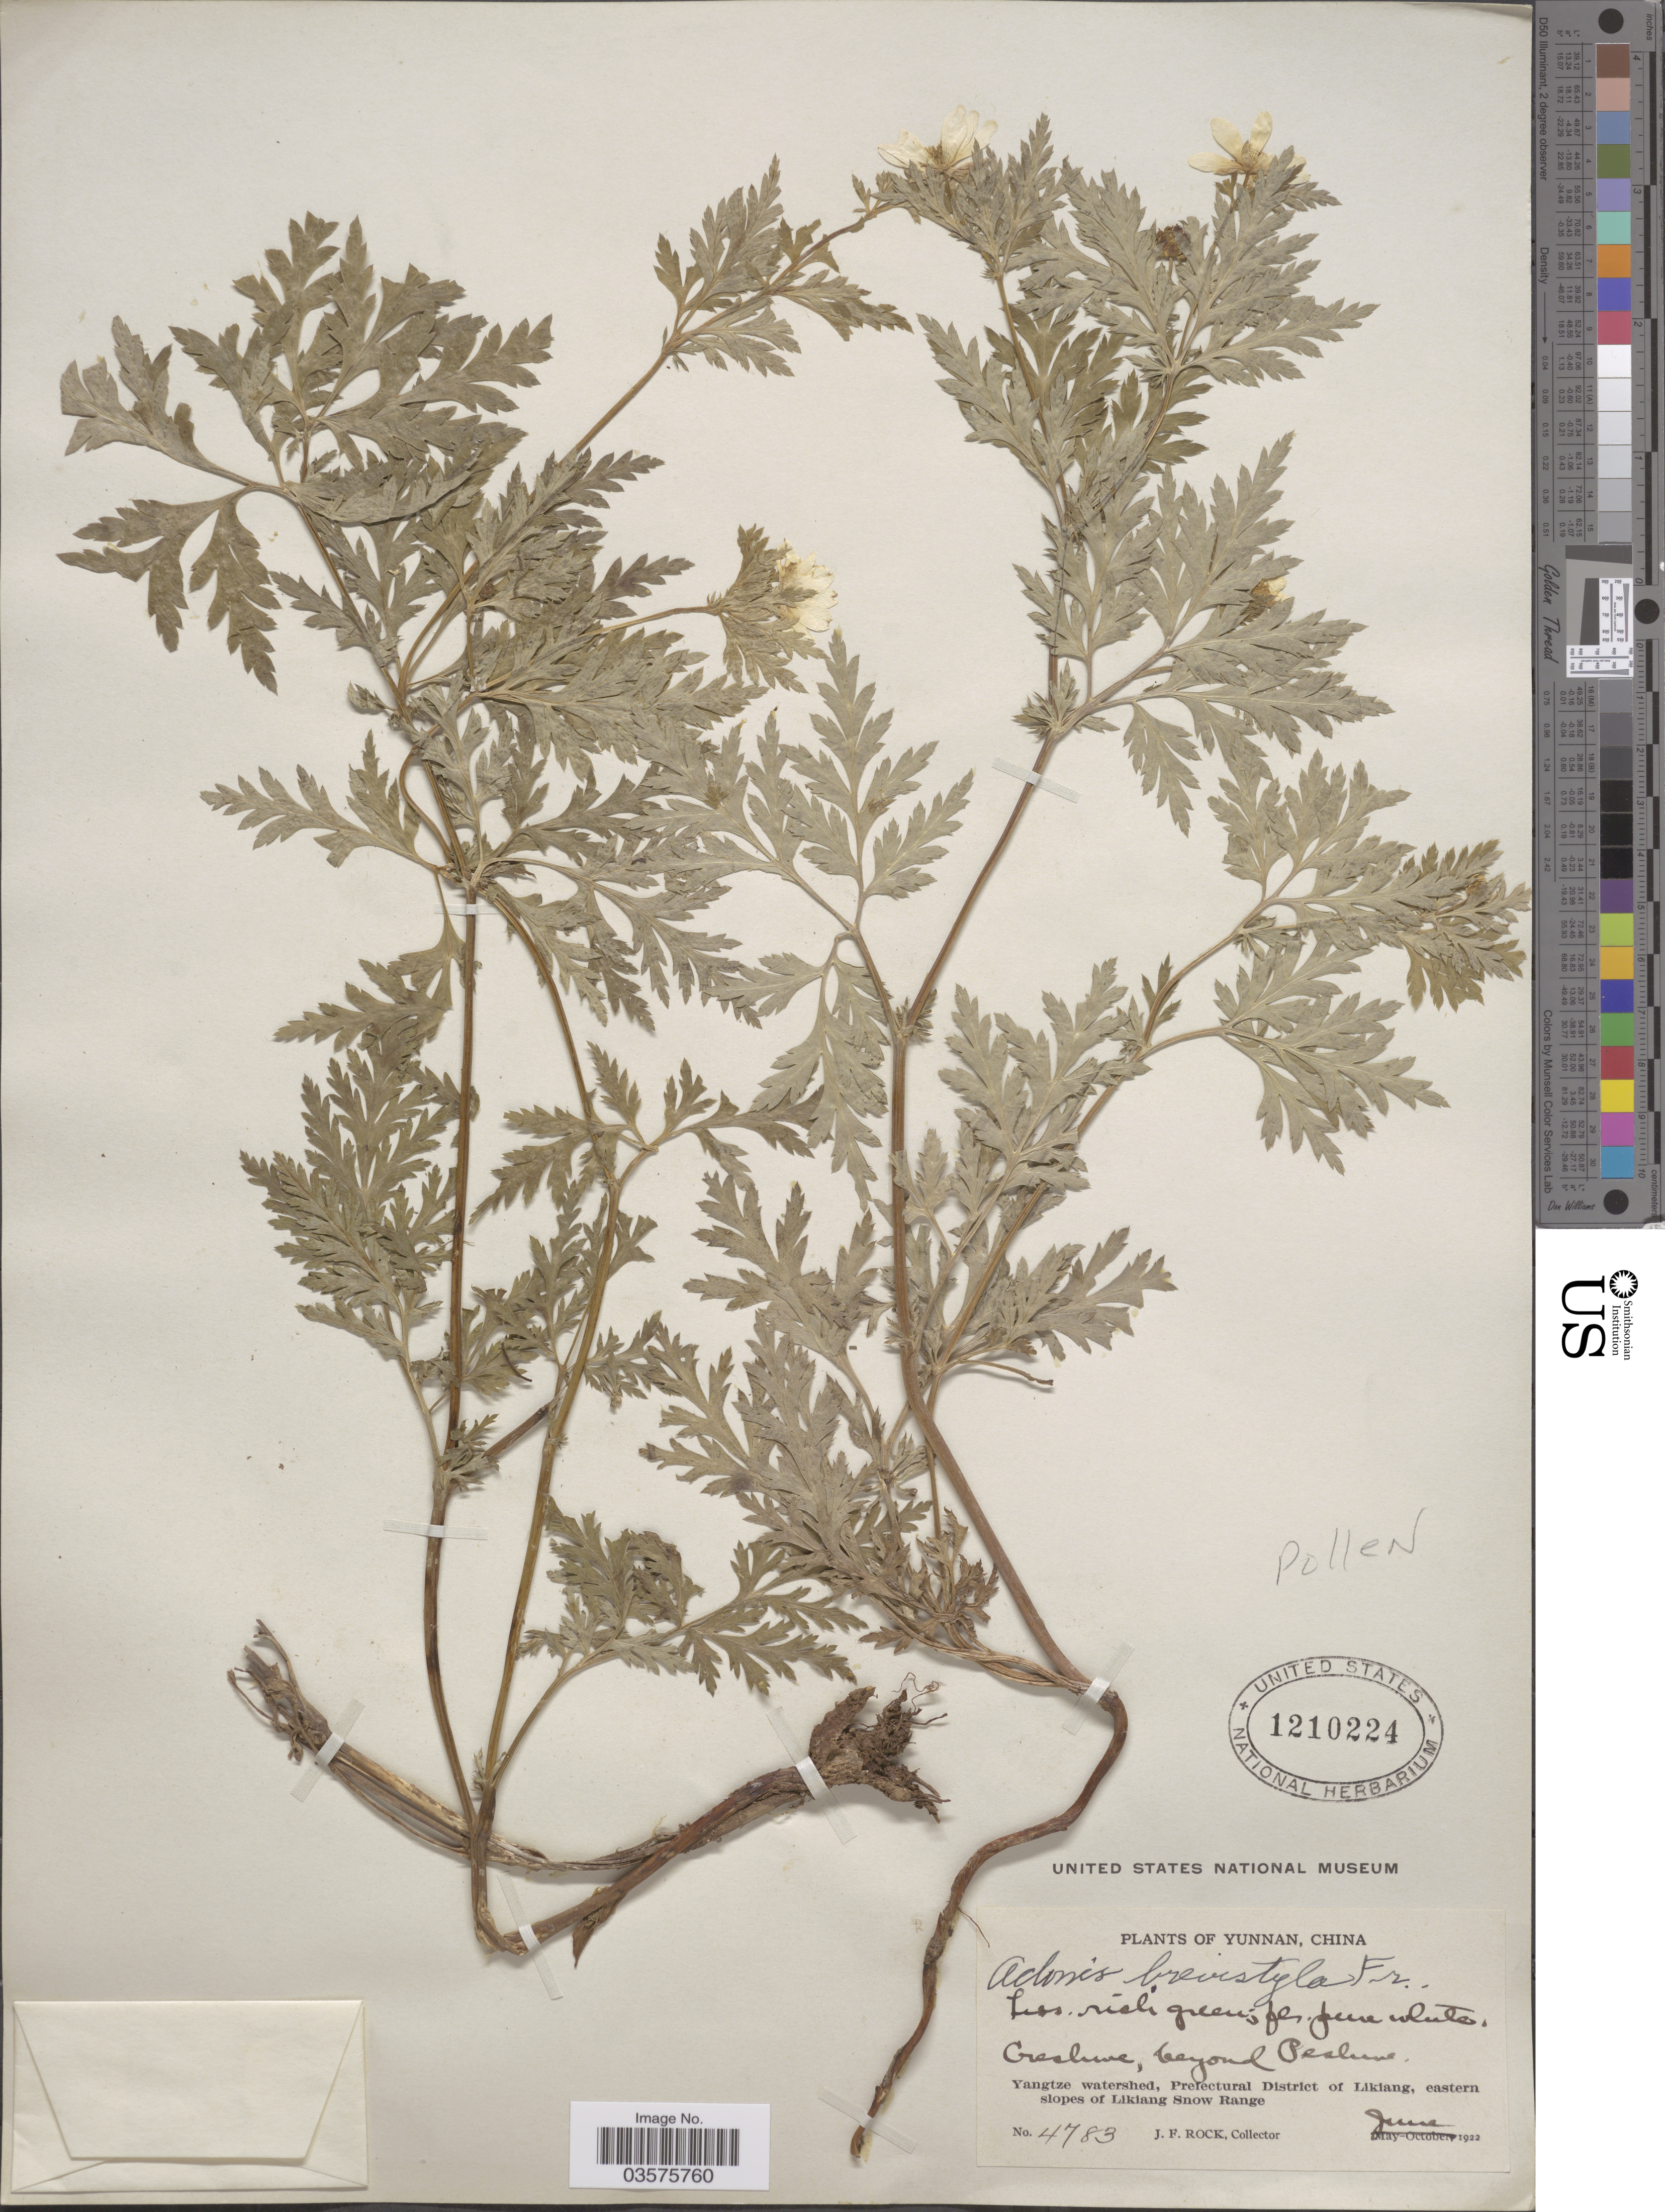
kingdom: Plantae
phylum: Tracheophyta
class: Magnoliopsida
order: Ranunculales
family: Ranunculaceae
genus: Adonis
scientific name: Adonis brevistyla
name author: Franch.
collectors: J. Rock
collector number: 4783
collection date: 1922-06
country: China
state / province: Yunnan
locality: Creshive, beyond Peshive Yangtze watershed, Prefectural District of Likiang, eastern slopes of Likiang Snow Range.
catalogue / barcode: US 1210224